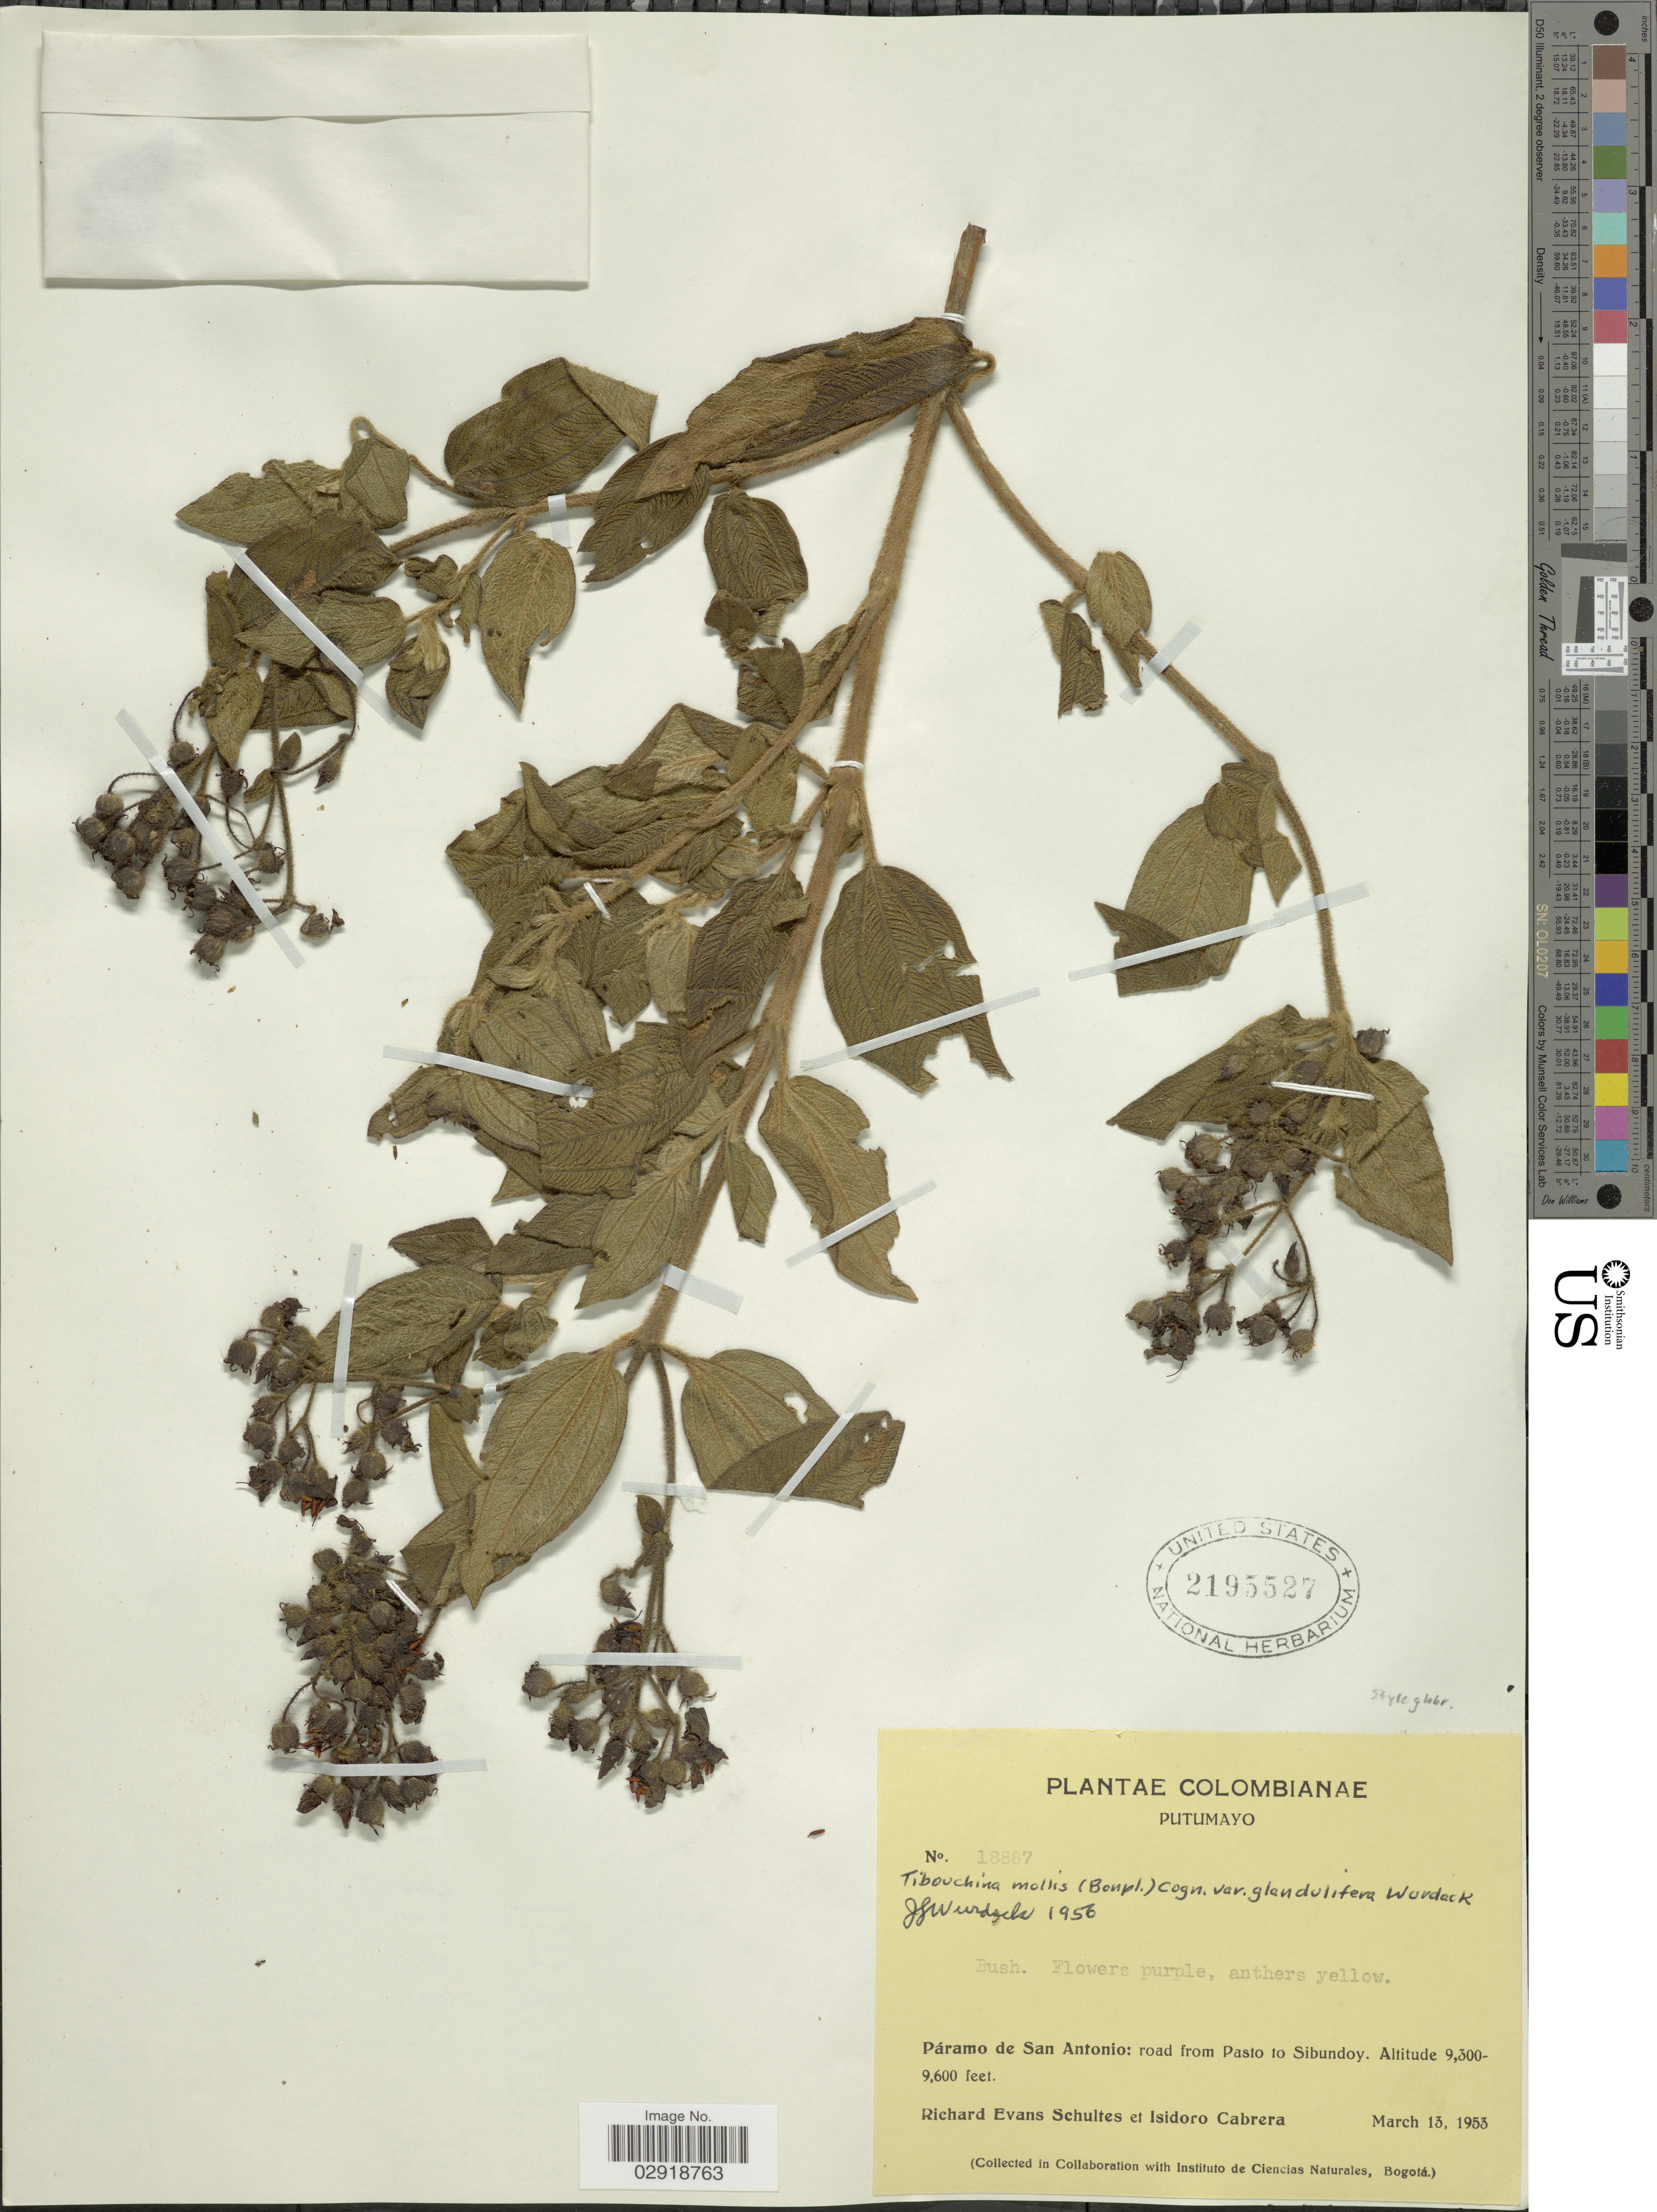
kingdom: Plantae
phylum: Tracheophyta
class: Magnoliopsida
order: Myrtales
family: Melastomataceae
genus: Chaetogastra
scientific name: Chaetogastra mollis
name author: (Bonpl.) DC.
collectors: R. E. Schultes & I. Cabrera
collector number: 18887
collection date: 1953-03-13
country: Colombia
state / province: Putumayo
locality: Páramo de San Antonio: road from Pasto to Sibundoy.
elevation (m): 2835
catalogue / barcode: US 2195527